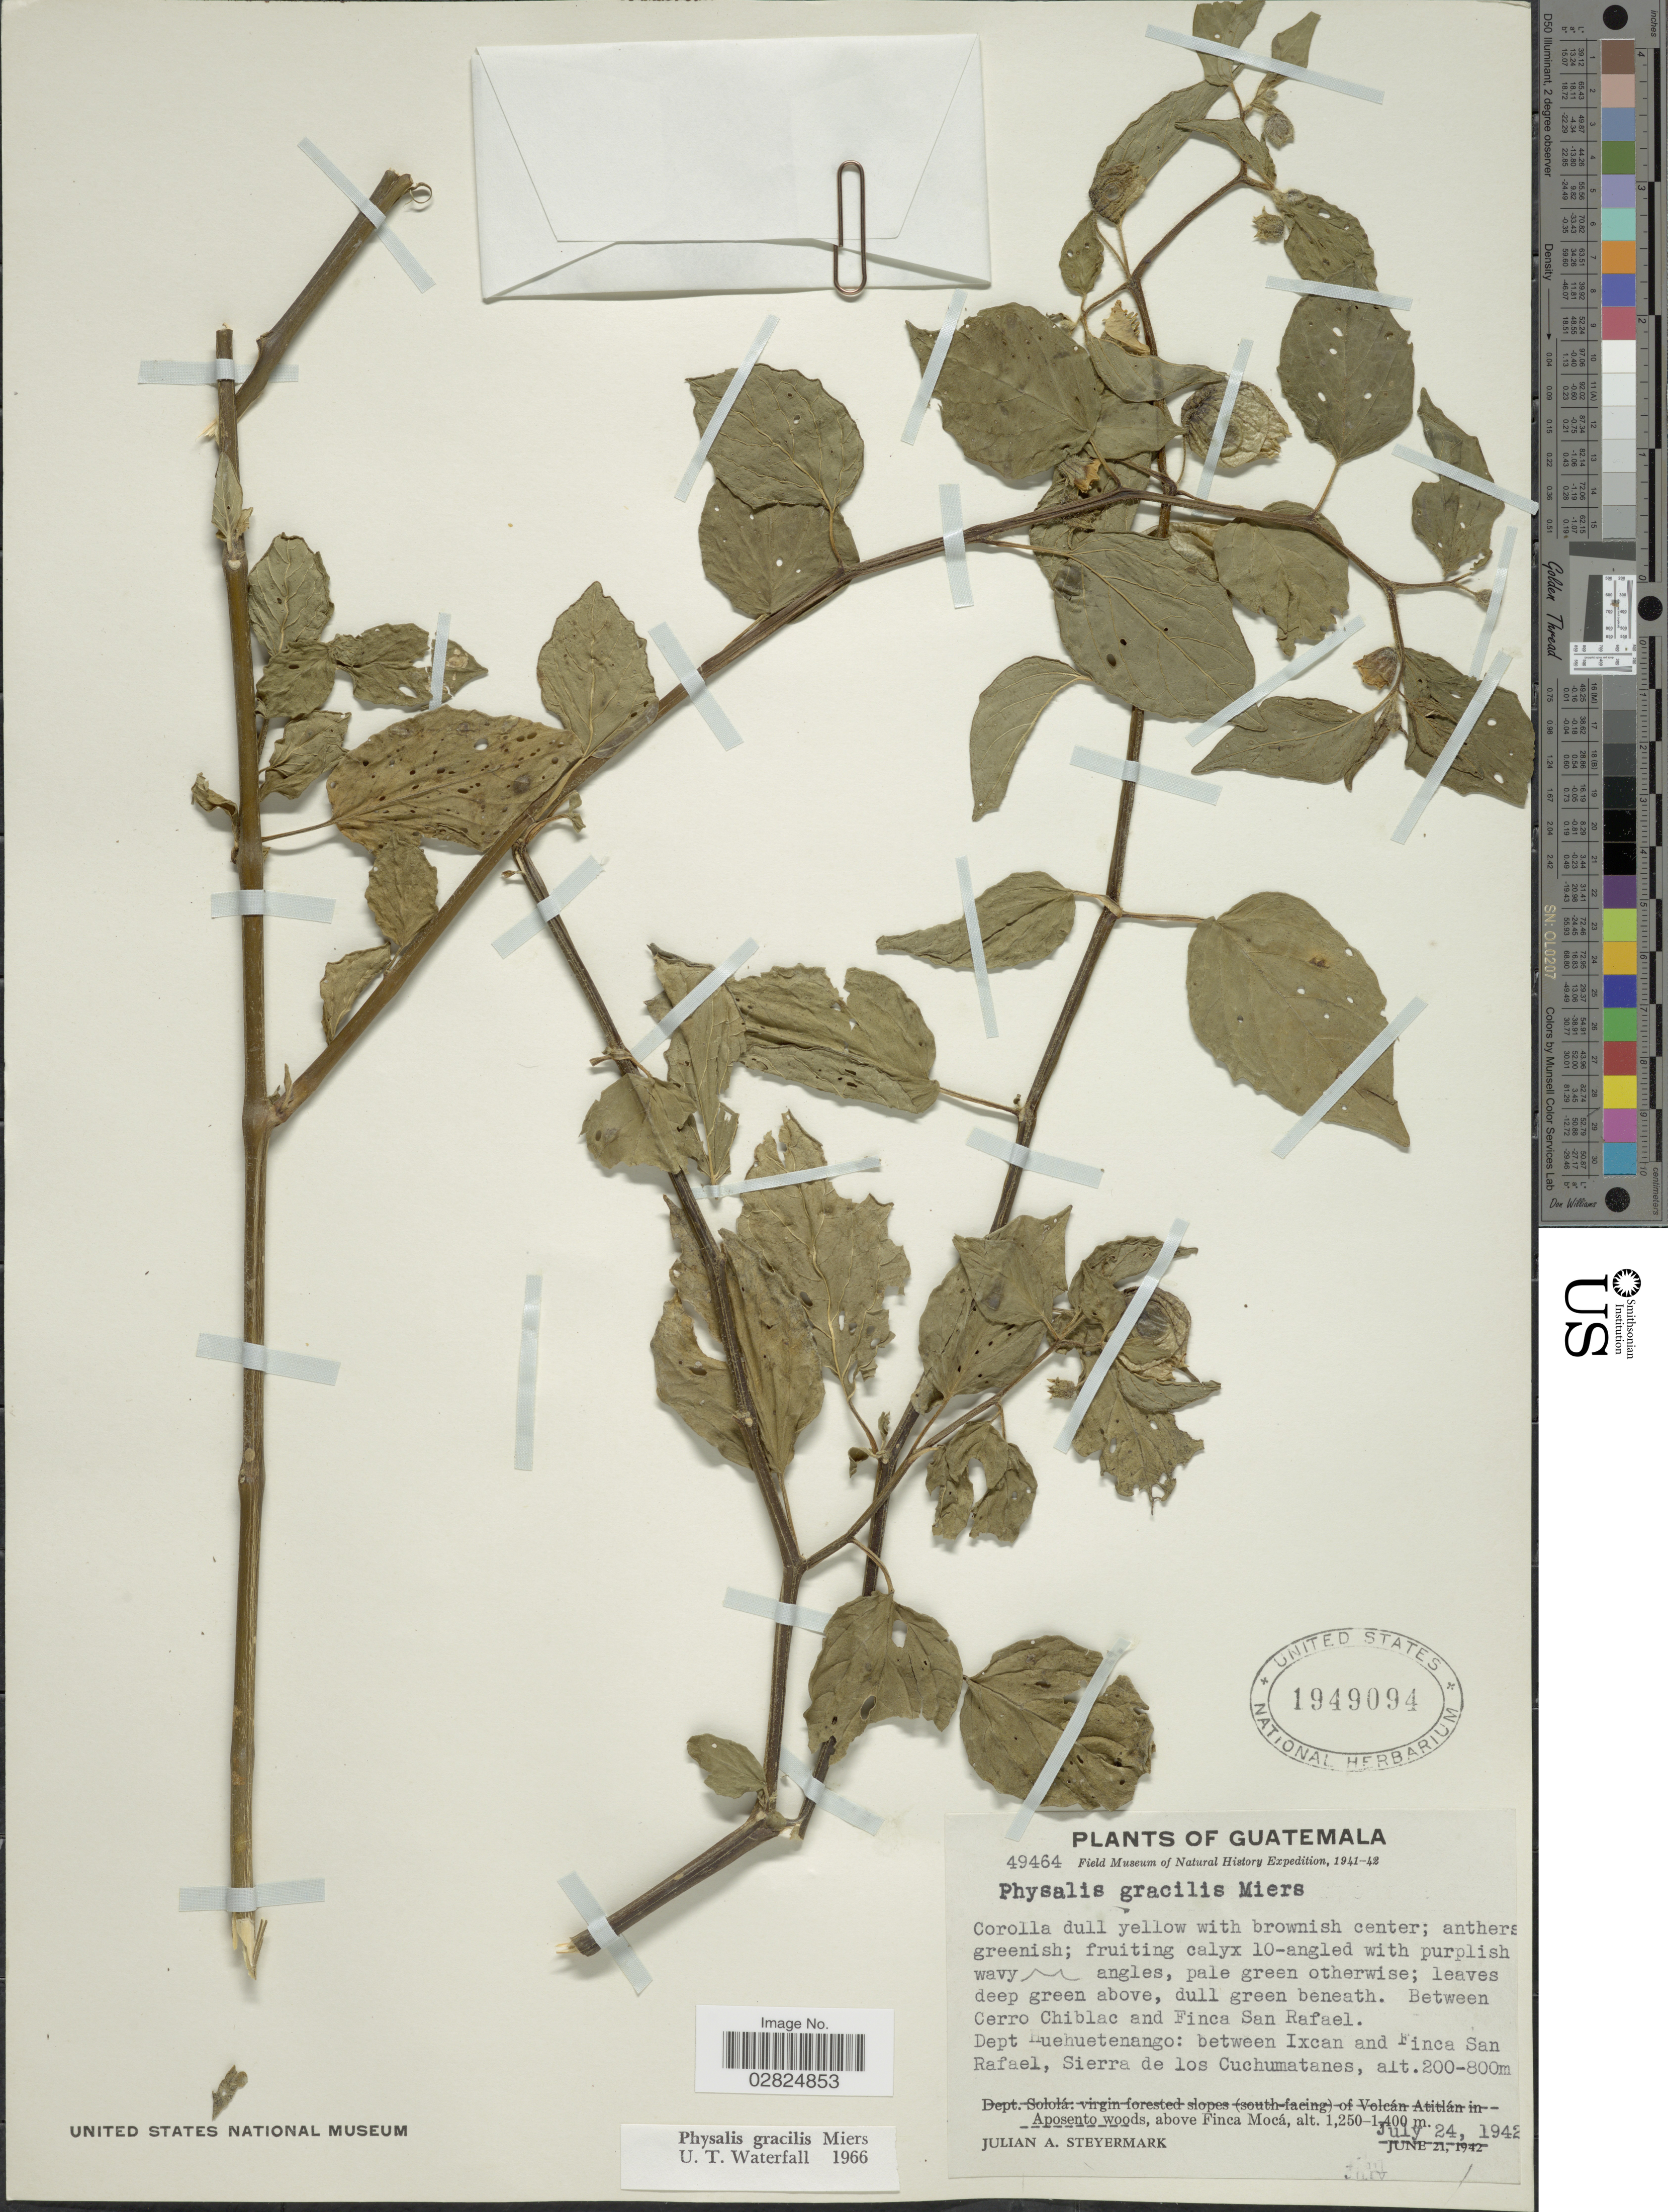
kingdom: Plantae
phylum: Tracheophyta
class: Magnoliopsida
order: Solanales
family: Solanaceae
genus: Physalis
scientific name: Physalis gracilis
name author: Miers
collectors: J. Steyermark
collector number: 49464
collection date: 1942-07-24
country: Guatemala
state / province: Huehuetenango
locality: Between Cerro Chiblac and Finca San Rafael. Dept Huehuetenango: between Ixcan and Finca San Rafael, Sierra de los Cuchumatanes, above Finca Mocá [unsure placement]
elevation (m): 200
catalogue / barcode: US 1949094